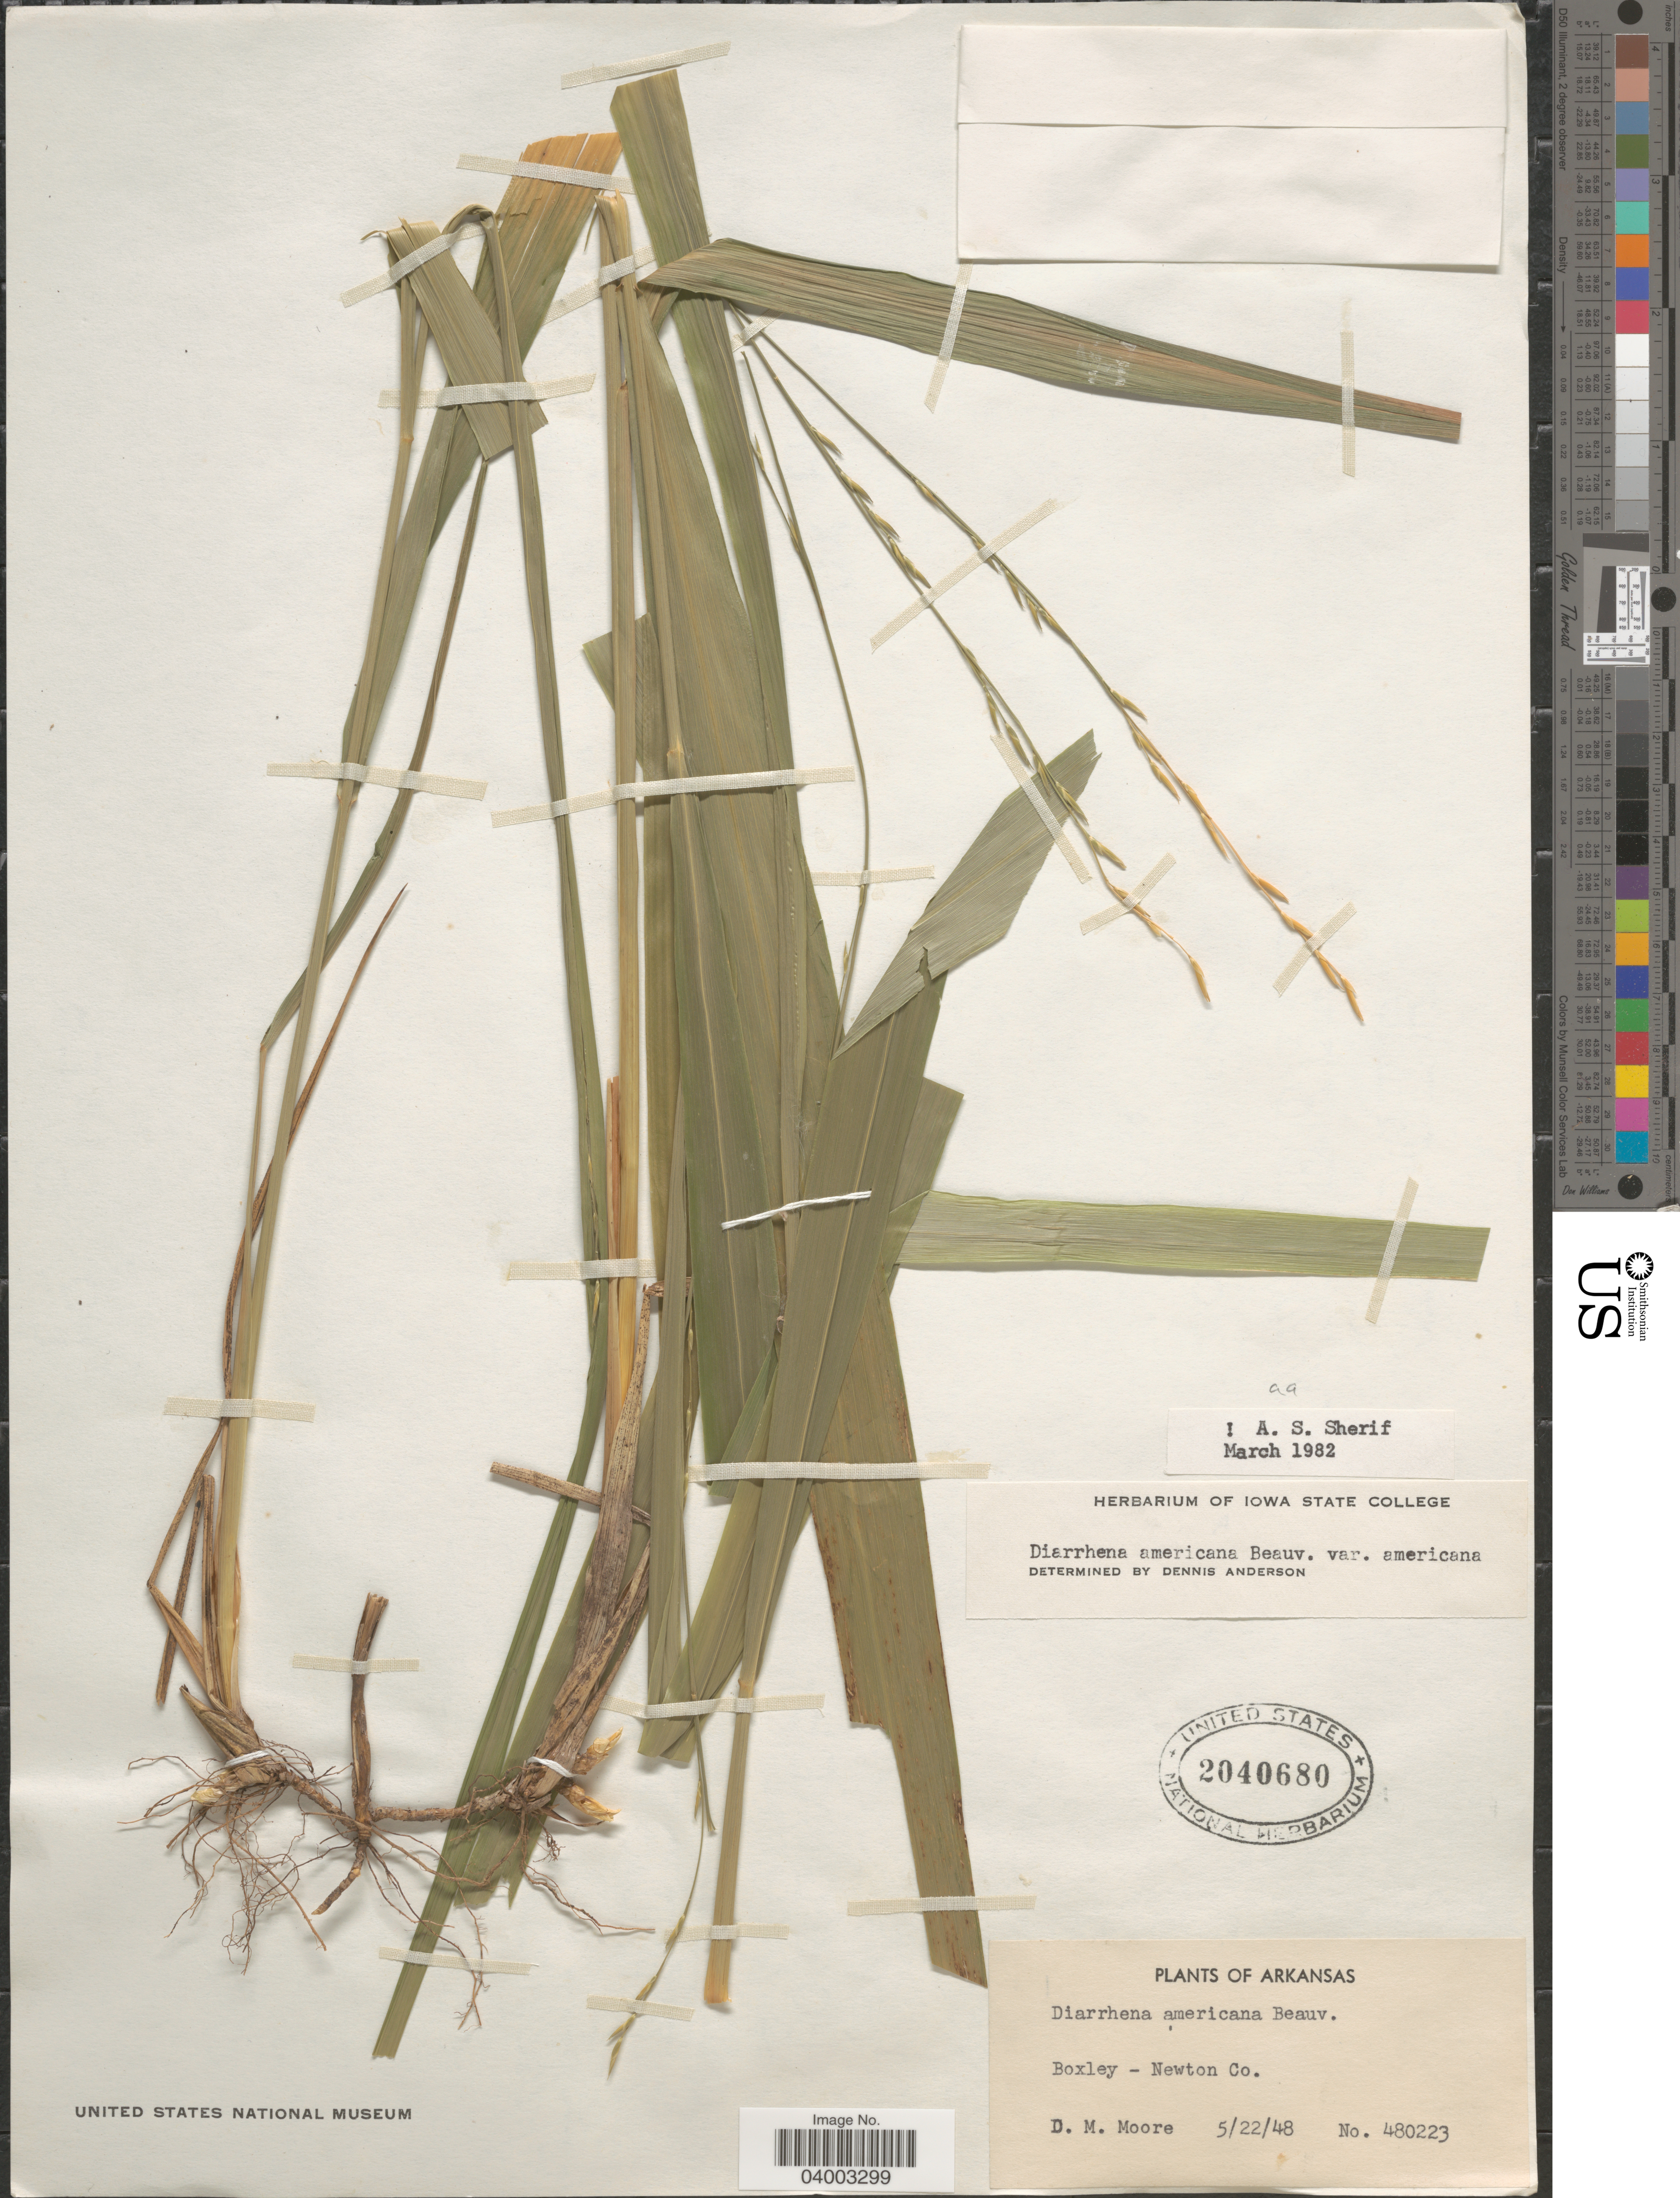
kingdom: Plantae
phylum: Tracheophyta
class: Liliopsida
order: Poales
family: Poaceae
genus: Diarrhena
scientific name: Diarrhena americana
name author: P. Beauv.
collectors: D. Moore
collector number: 480223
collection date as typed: Transcribed d/m/y: 22/5/48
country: United States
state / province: Arkansas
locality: Boxley- Newton Co.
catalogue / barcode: US 2040680